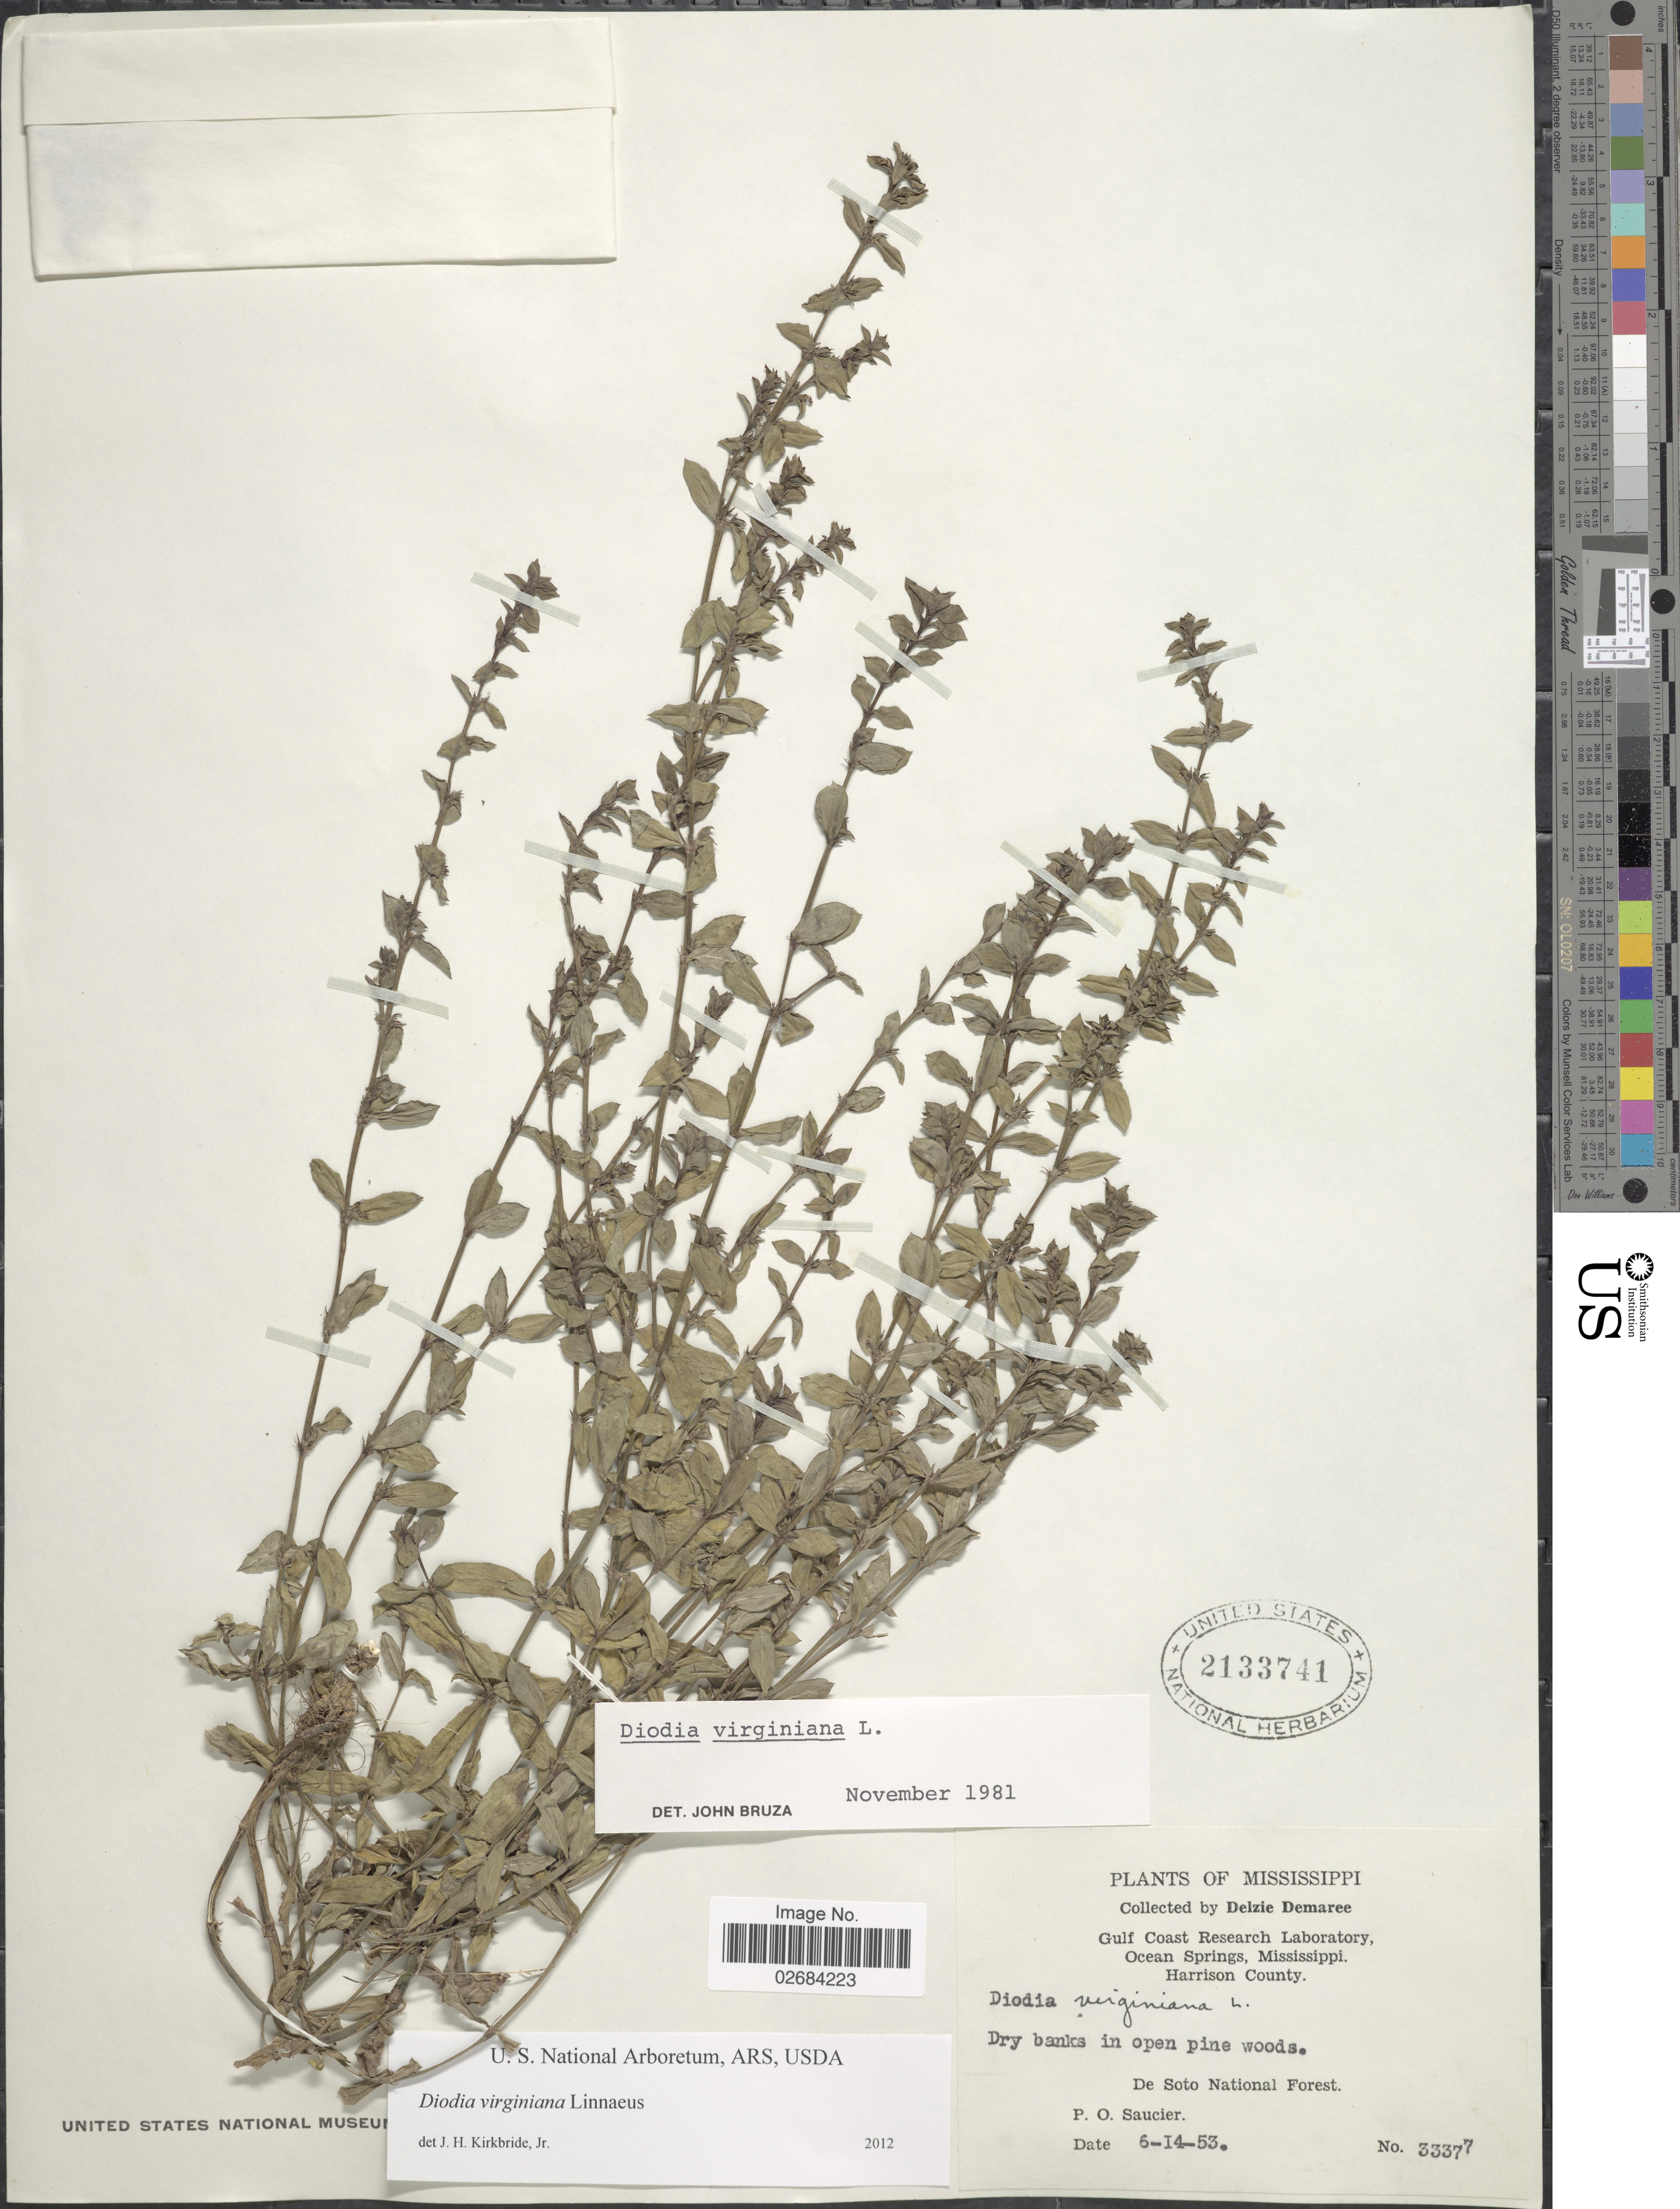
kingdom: Plantae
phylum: Tracheophyta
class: Magnoliopsida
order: Gentianales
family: Rubiaceae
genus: Diodia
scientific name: Diodia virginiana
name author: L.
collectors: D. Demaree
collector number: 33377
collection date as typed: Transcribed d/m/y: 14/6/53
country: United States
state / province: Mississippi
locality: De Soto National Forest. P. O. Saucier. Gulf Coast Research Laboratory, Ocean Springs, Harrison County [unsure placement]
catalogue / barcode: US 2133741